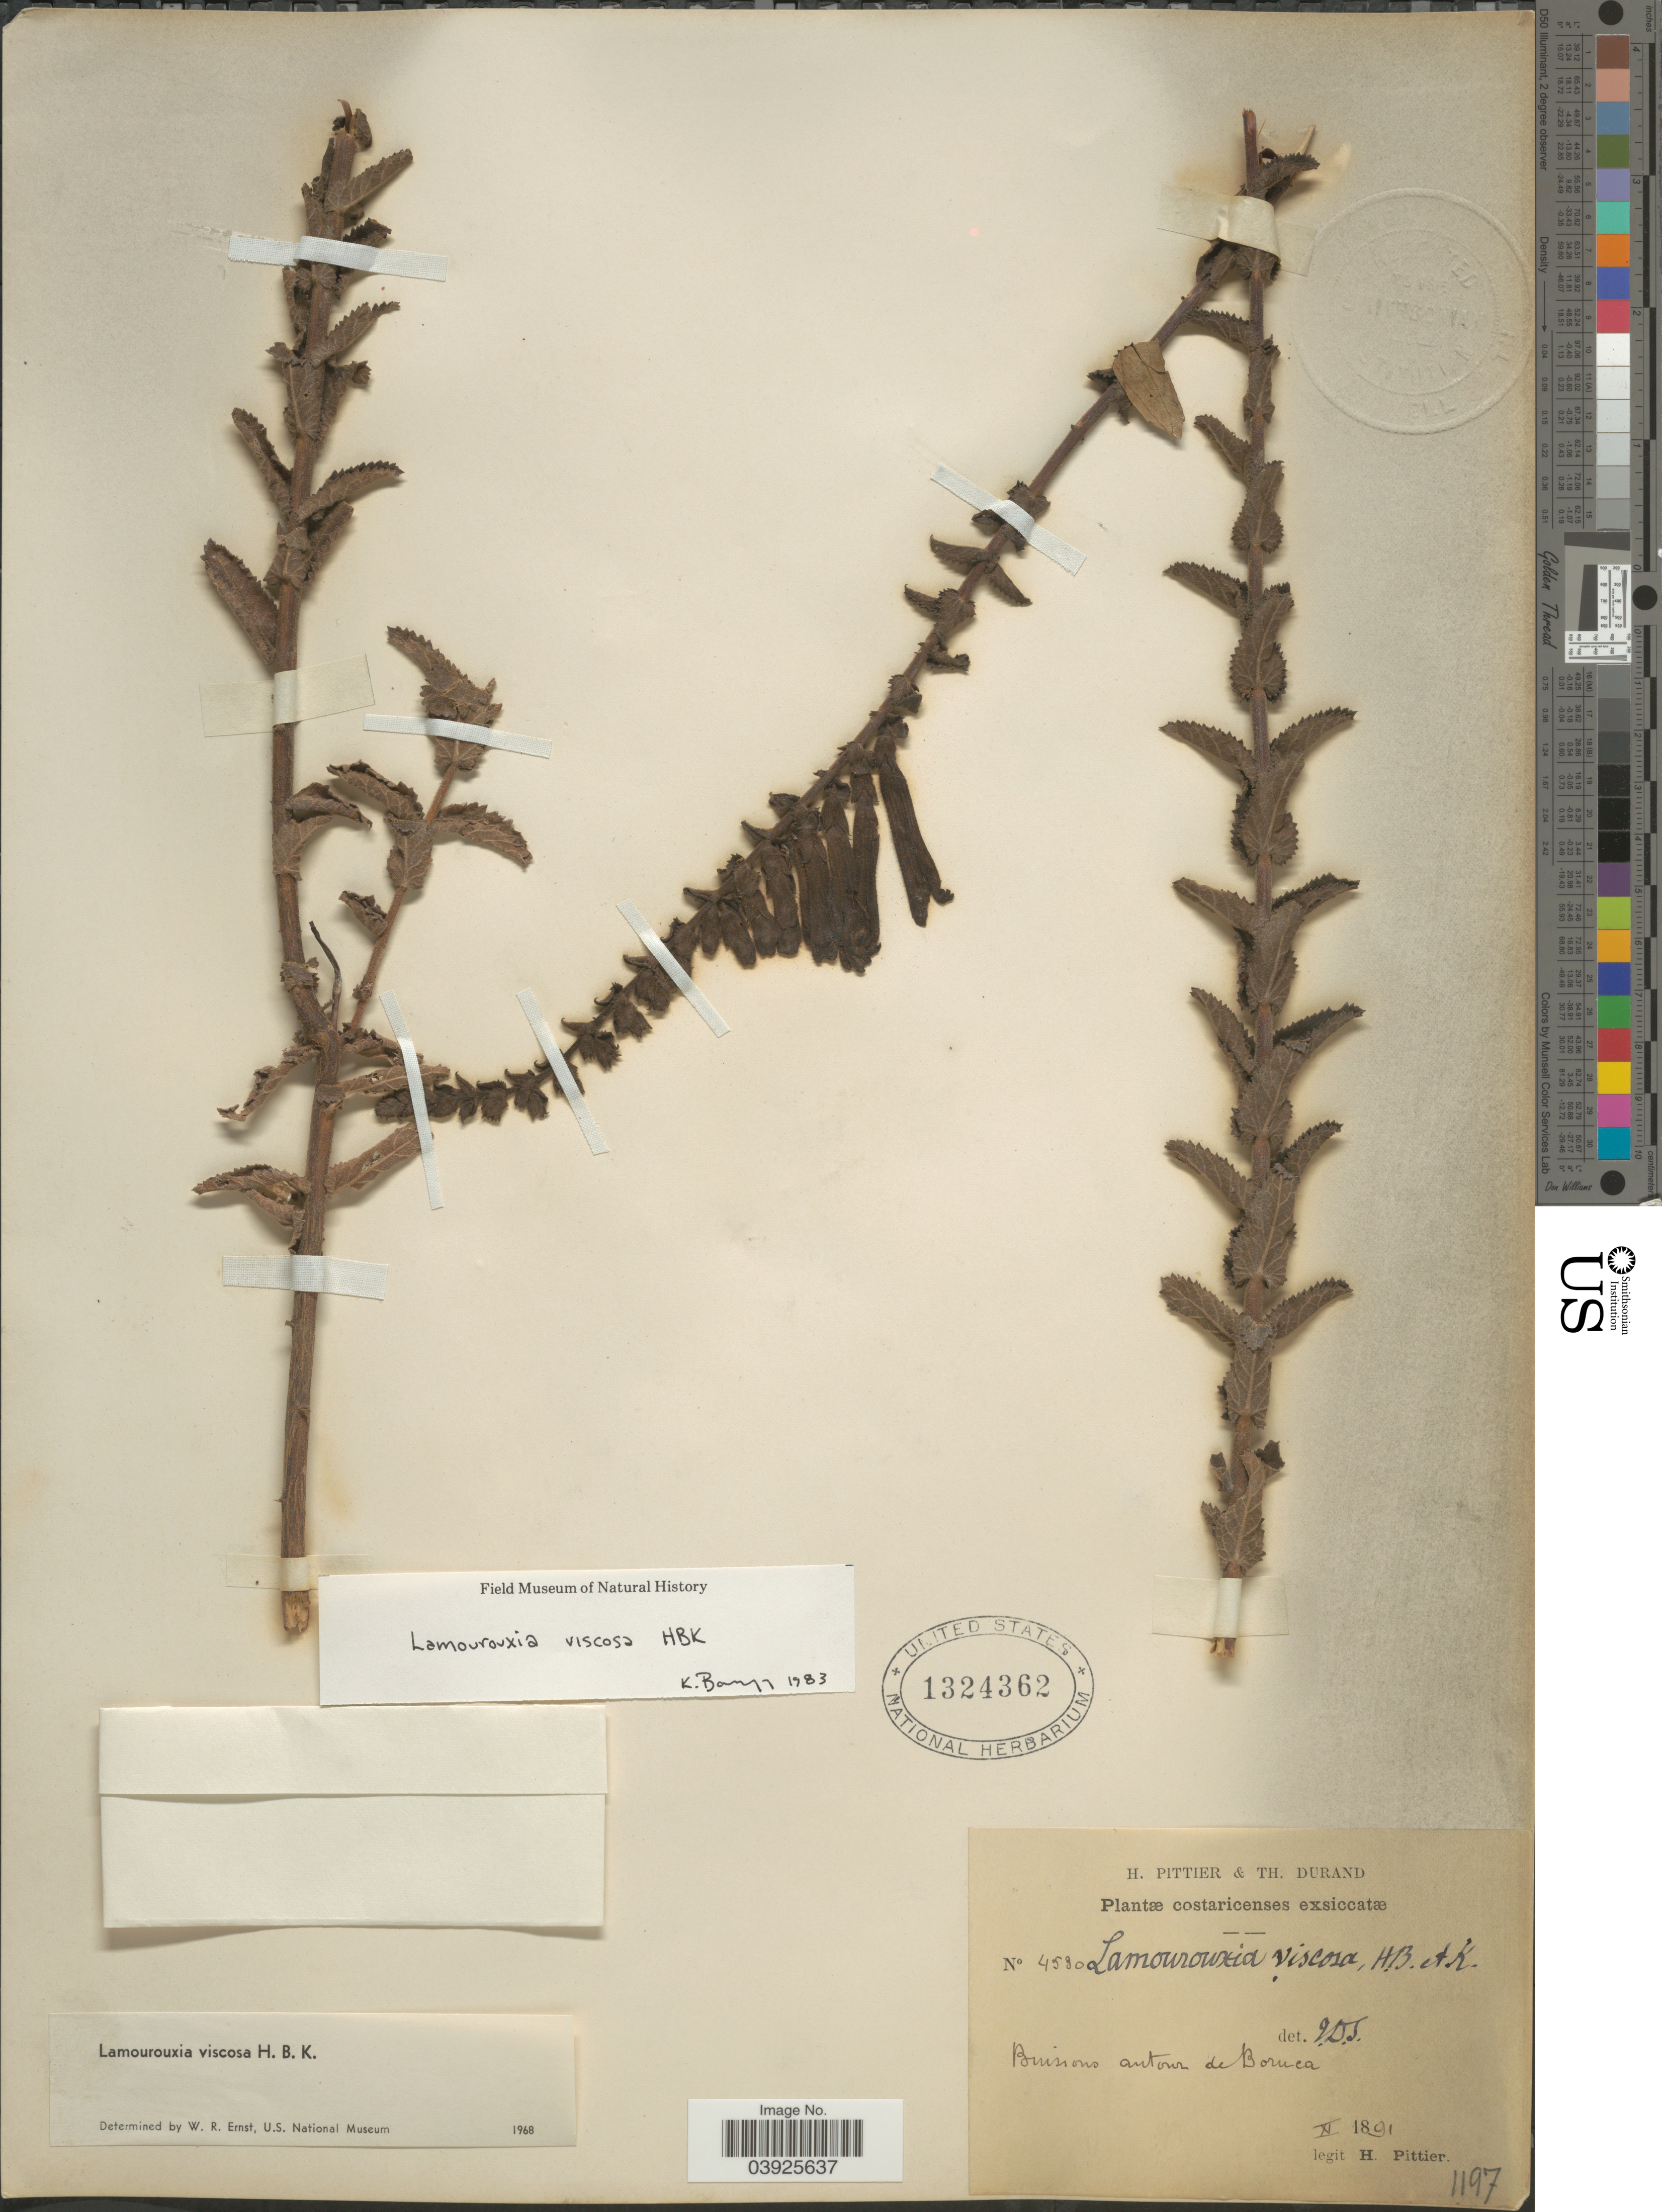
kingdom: Plantae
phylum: Tracheophyta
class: Magnoliopsida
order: Lamiales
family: Orobanchaceae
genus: Lamourouxia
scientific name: Lamourouxia viscosa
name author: Kunth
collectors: H. F. Pittier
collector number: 4530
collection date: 1891-11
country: Costa Rica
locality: Buissons autour de Boruca.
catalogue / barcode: US 1324362